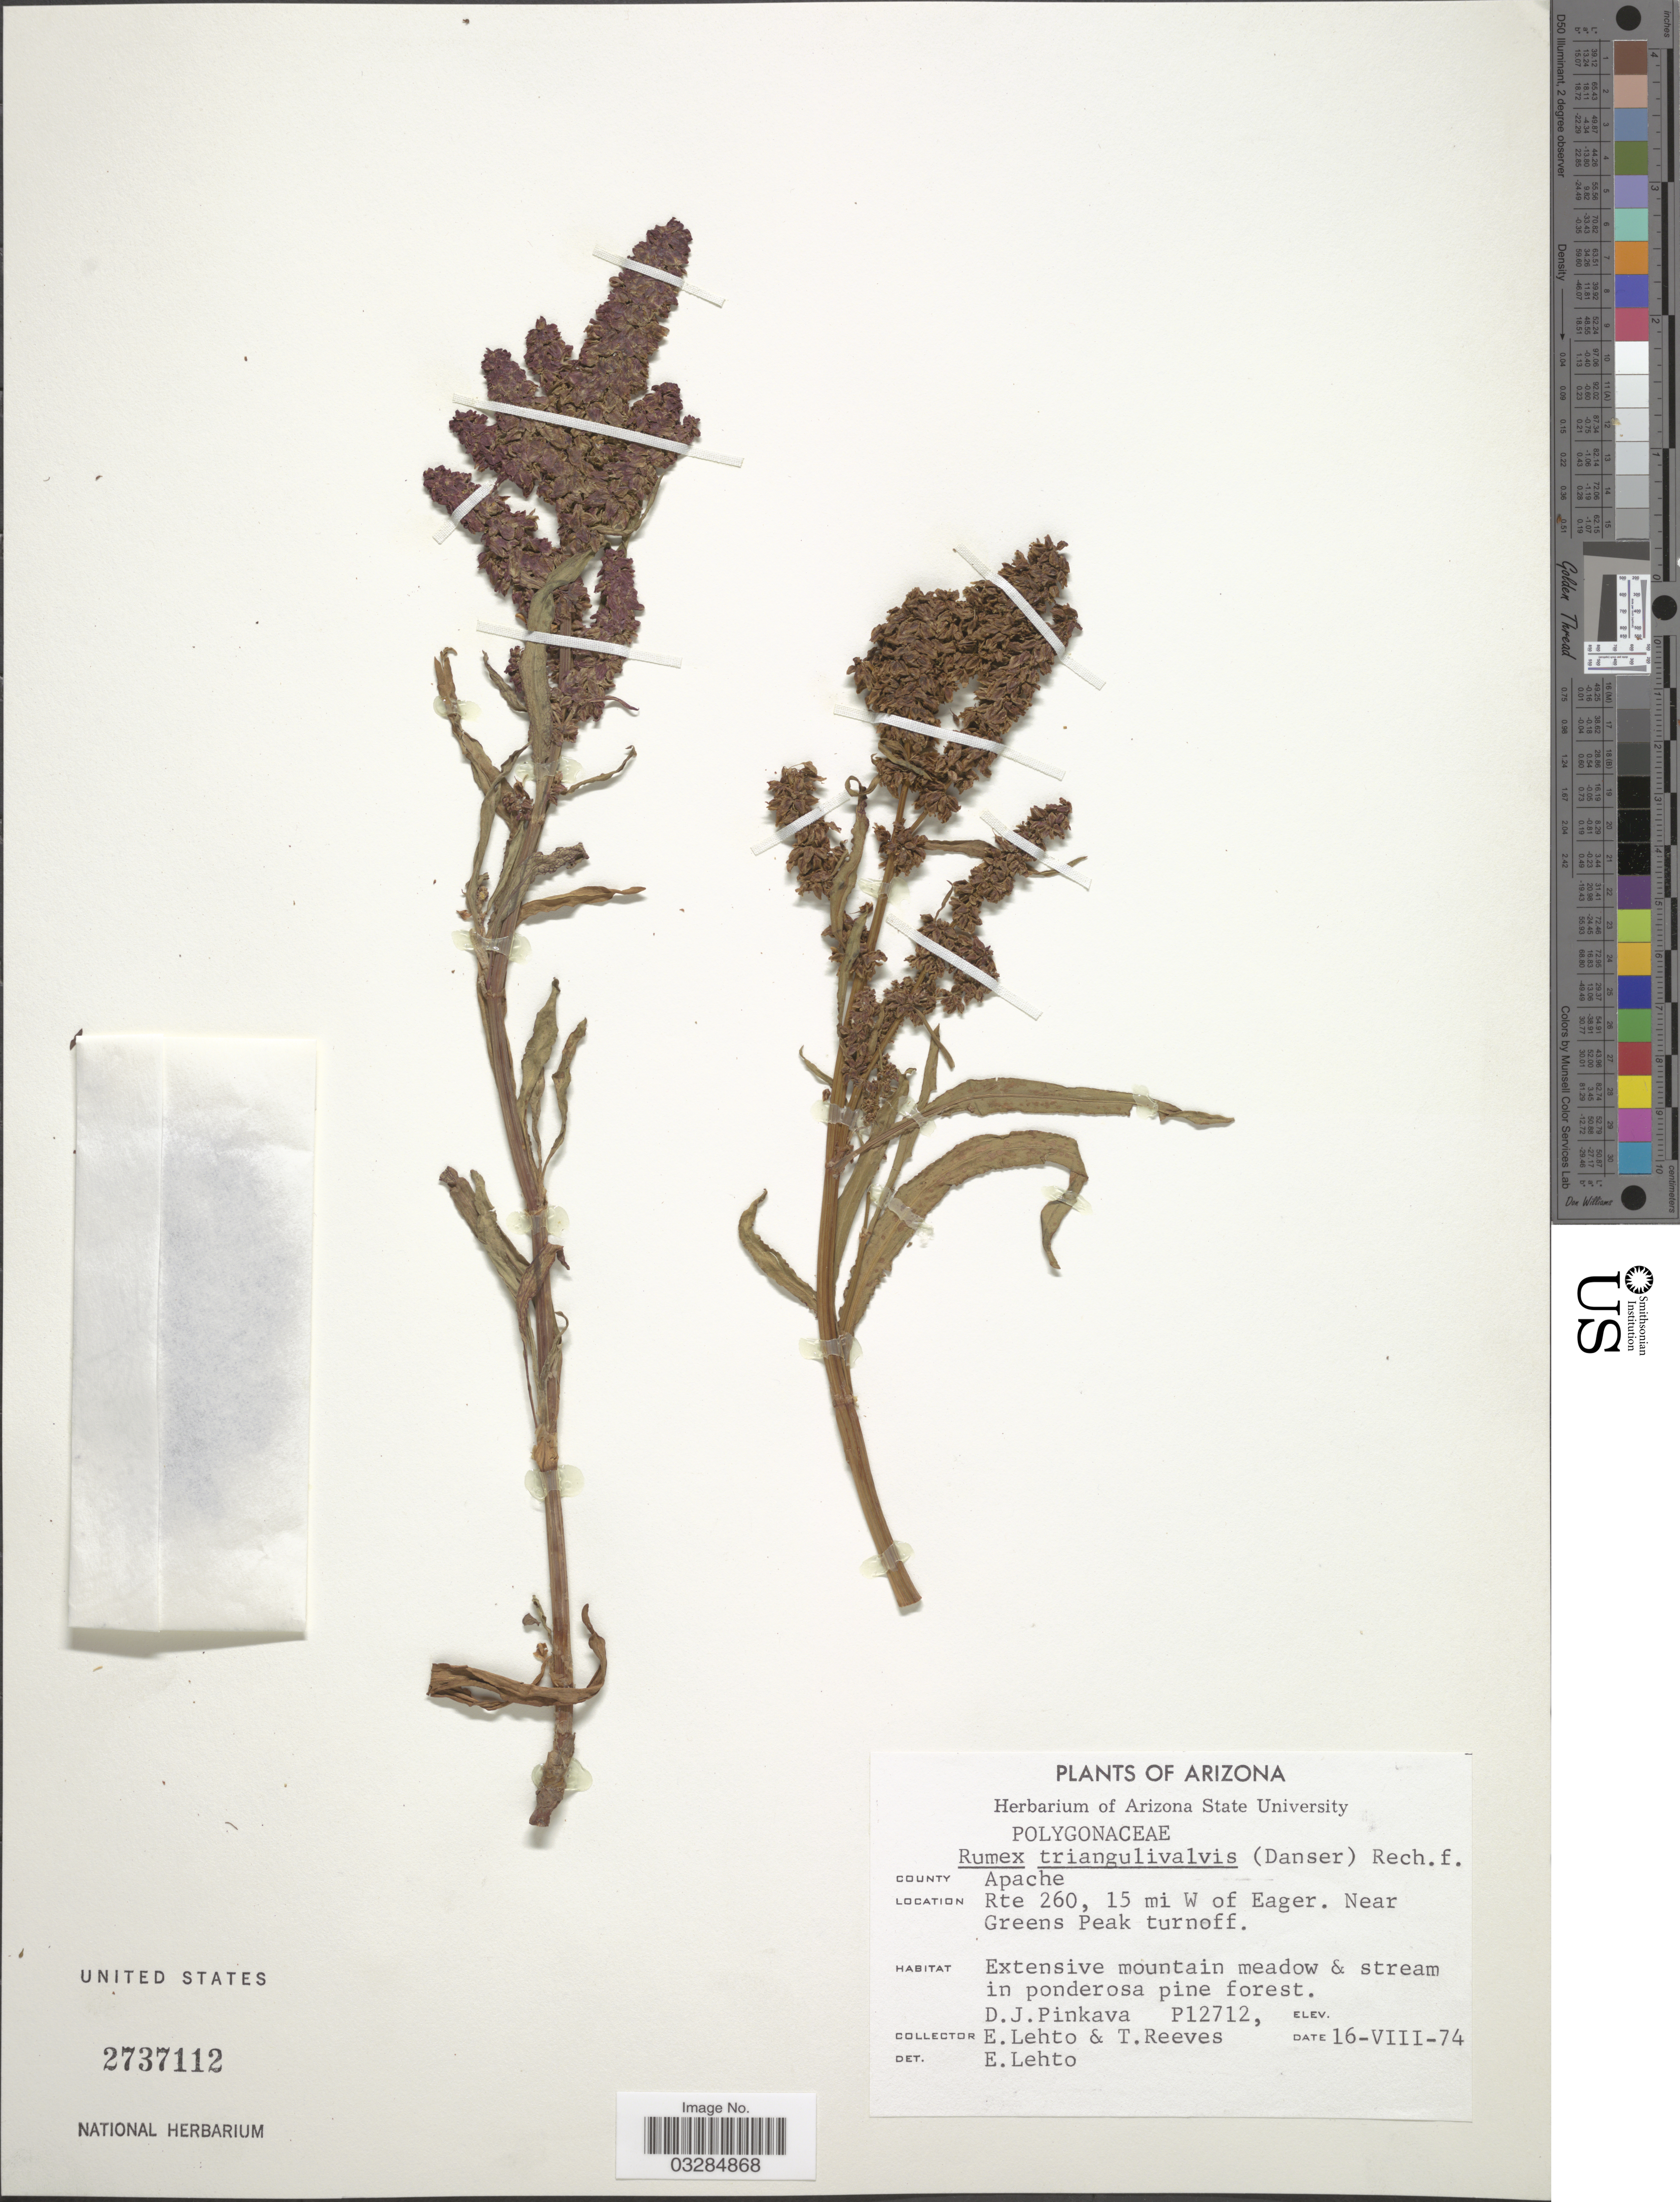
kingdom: Plantae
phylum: Tracheophyta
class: Magnoliopsida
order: Caryophyllales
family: Polygonaceae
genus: Rumex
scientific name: Rumex triangulivalvis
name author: (Danser) Rech. f.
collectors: D. J. Pinkava, E. Lehto & T. Reeves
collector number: P12712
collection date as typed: Transcribed d/m/y: 16/8/74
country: United States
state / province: Arizona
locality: County Apache. Rte 260, 15 mi W of Eager. Near Greens Peak turnoff.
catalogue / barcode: US 2737112